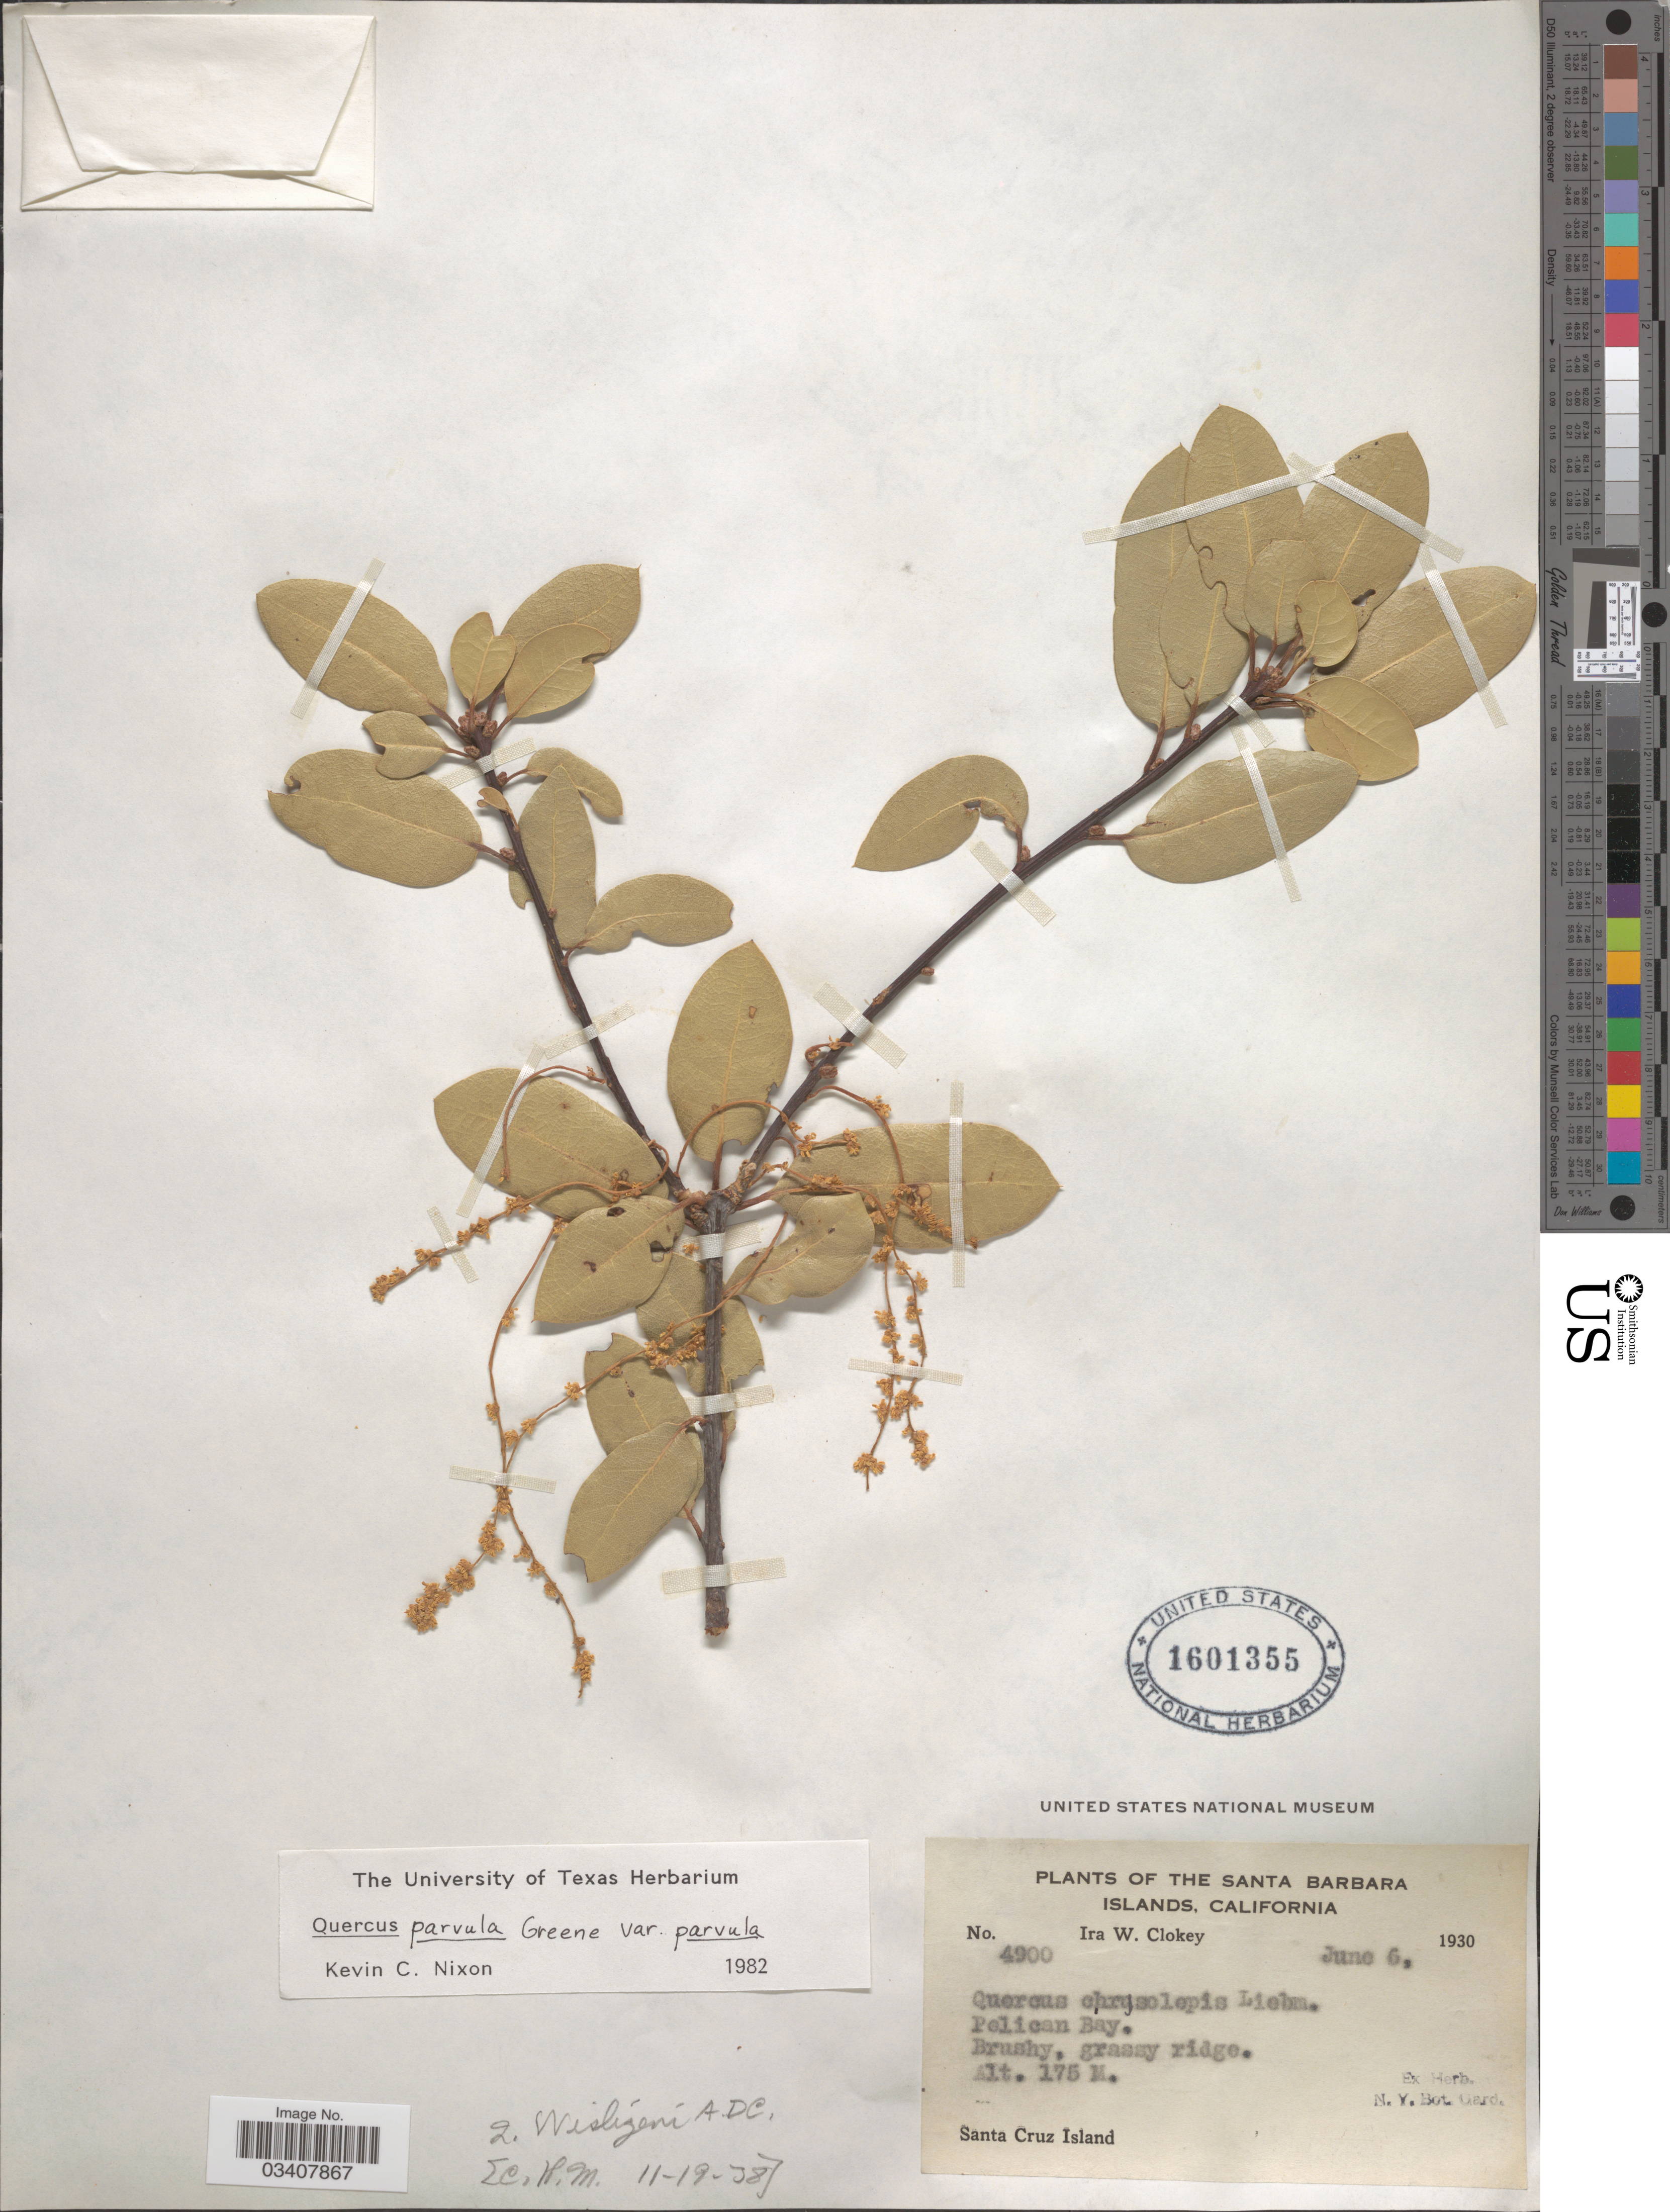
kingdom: Plantae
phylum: Tracheophyta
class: Magnoliopsida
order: Fagales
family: Fagaceae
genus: Quercus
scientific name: Quercus parvula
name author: Greene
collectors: I. W. Clokey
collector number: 4900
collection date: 1930-06-06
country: United States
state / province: California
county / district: Santa Barbara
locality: The Santa Barbara Islands. Pelican Bay. Santa Cruz Island.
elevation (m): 175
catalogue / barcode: US 1601355